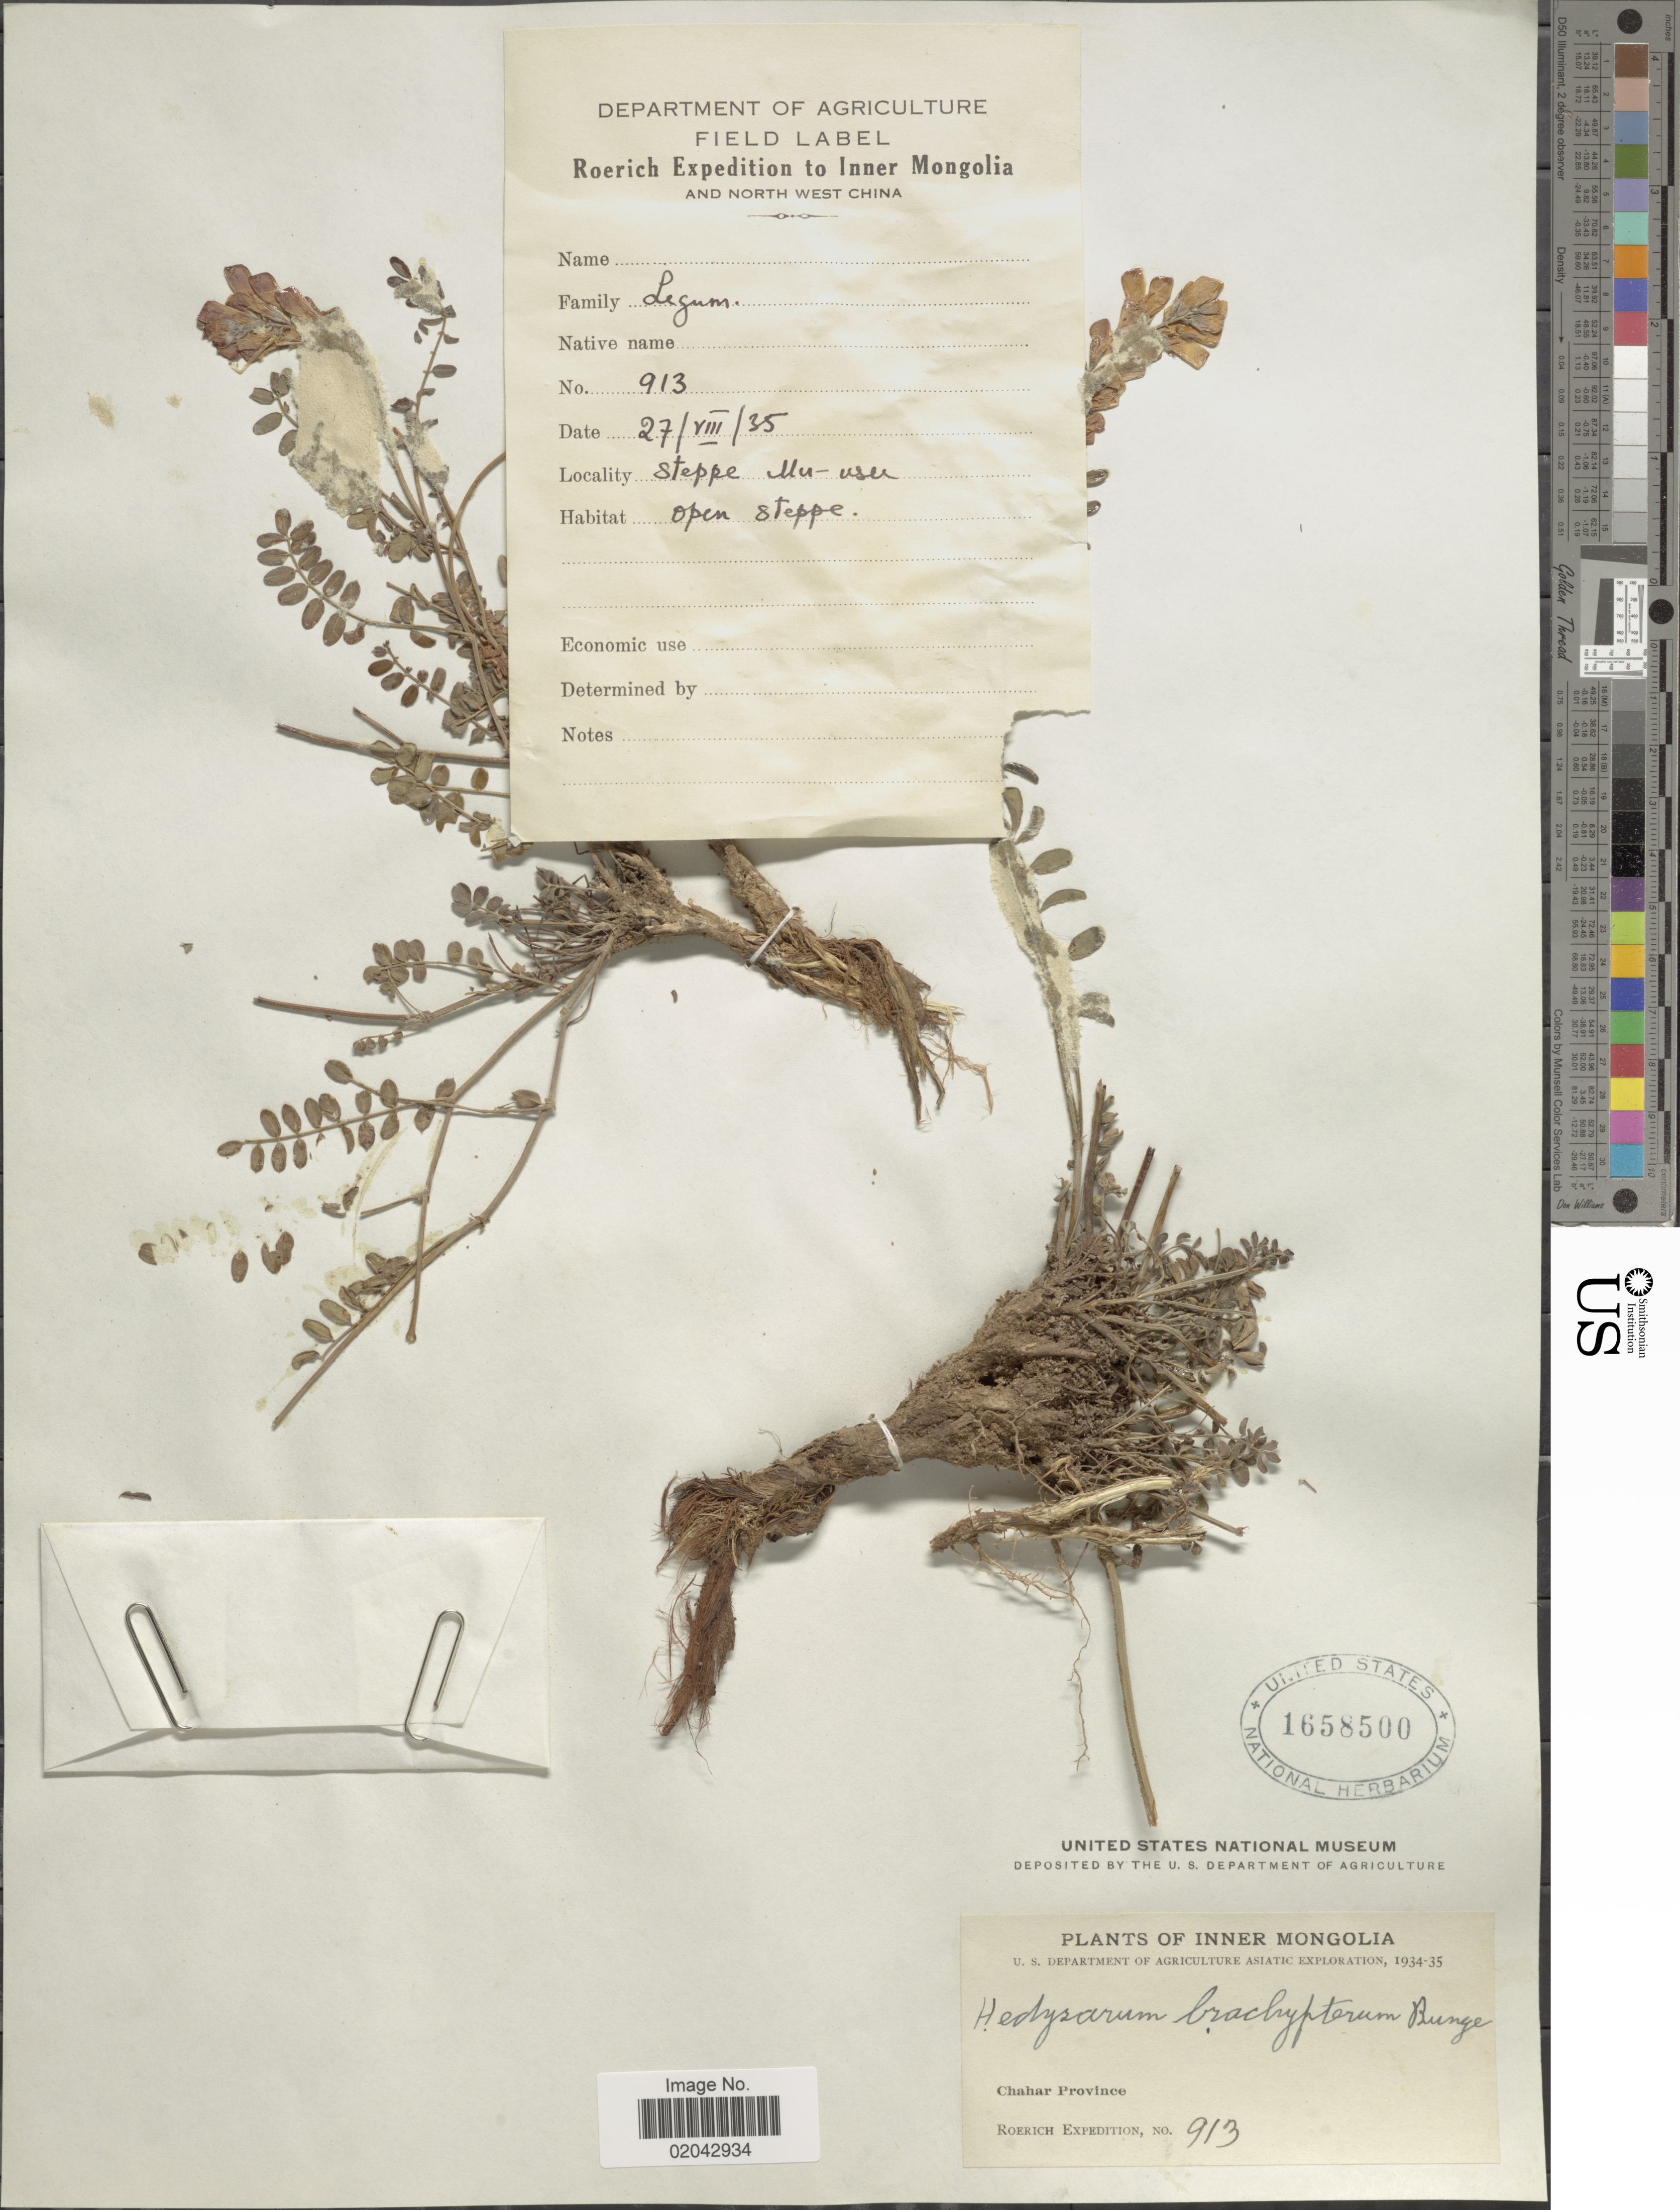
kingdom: Plantae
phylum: Tracheophyta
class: Magnoliopsida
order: Fabales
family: Fabaceae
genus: Hedysarum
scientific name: Hedysarum brachypterum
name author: Bunge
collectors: Roerich Expedition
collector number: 913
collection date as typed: Transcribed d/m/y: 27/8/35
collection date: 1935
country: China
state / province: Nei Monggol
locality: Inner Mongolia, Chahar Province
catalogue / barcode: US 1658500